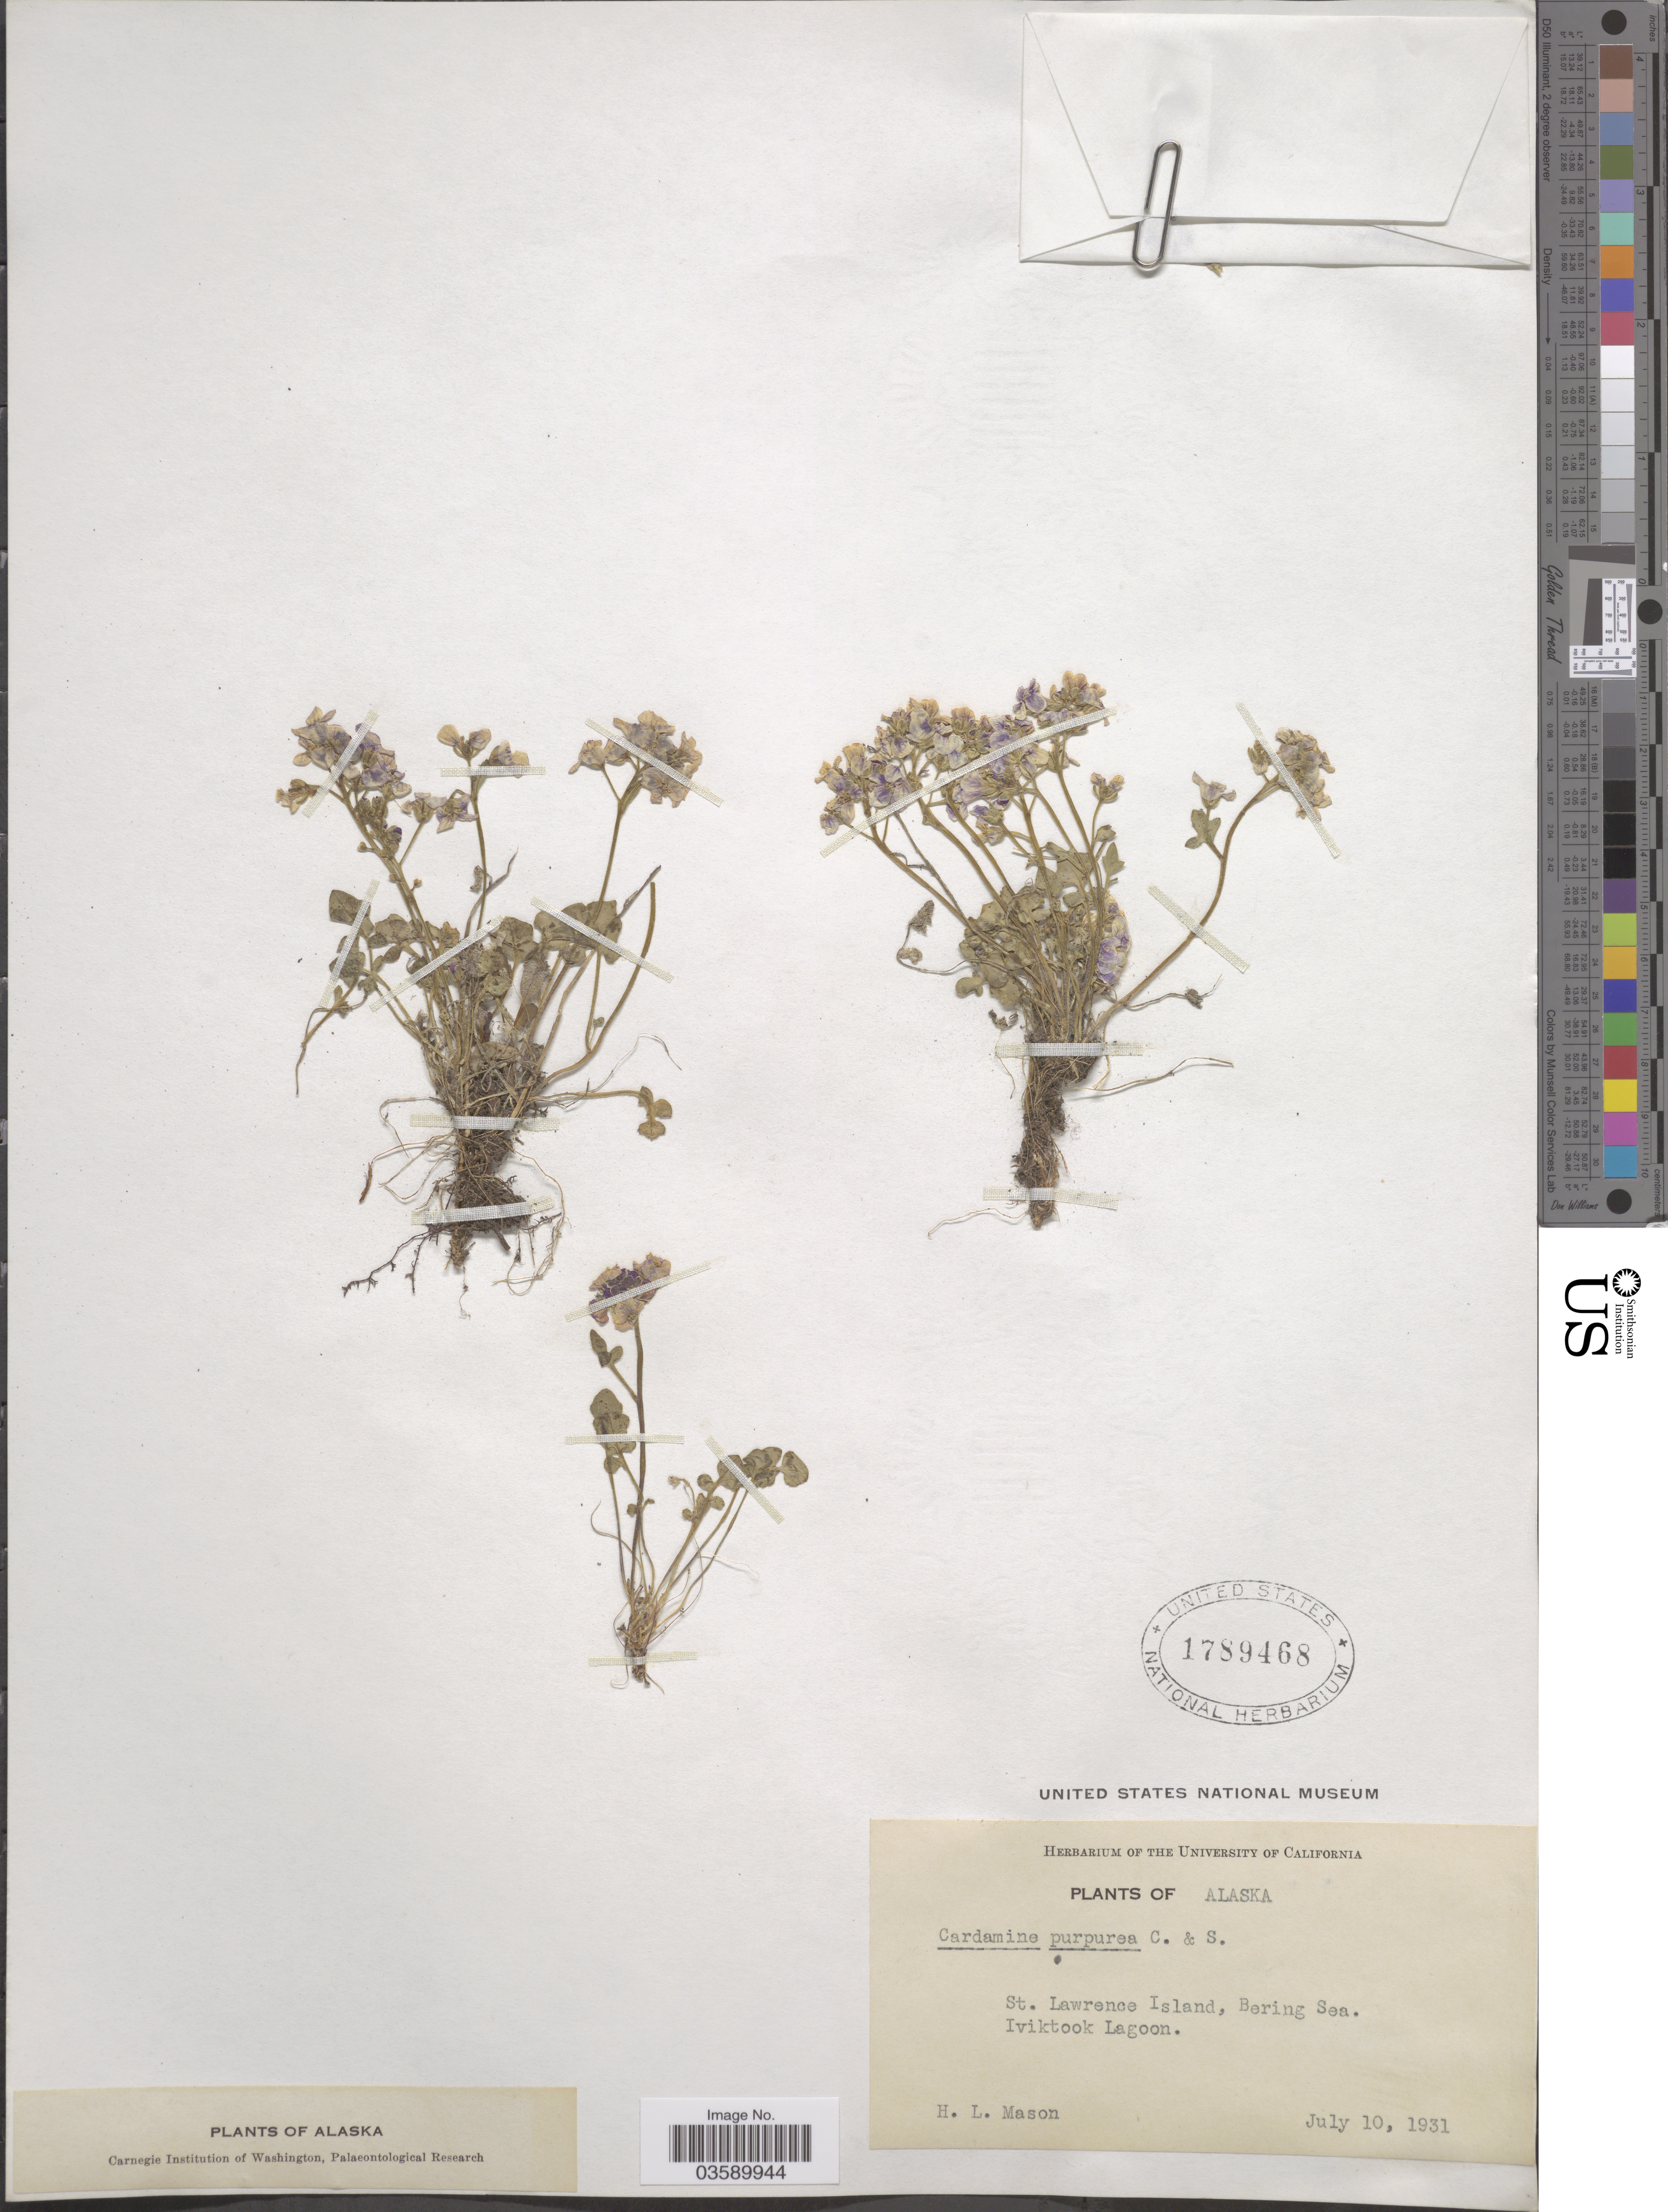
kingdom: Plantae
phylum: Tracheophyta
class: Magnoliopsida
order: Brassicales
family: Brassicaceae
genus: Cardamine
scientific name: Cardamine purpurea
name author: Cham. & Schltdl.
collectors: H. L. Mason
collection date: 1931-07-10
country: United States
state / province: Alaska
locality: St. Lawrence Island, Bering Sea. Iviktook Lagoon.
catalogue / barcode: US 1789468